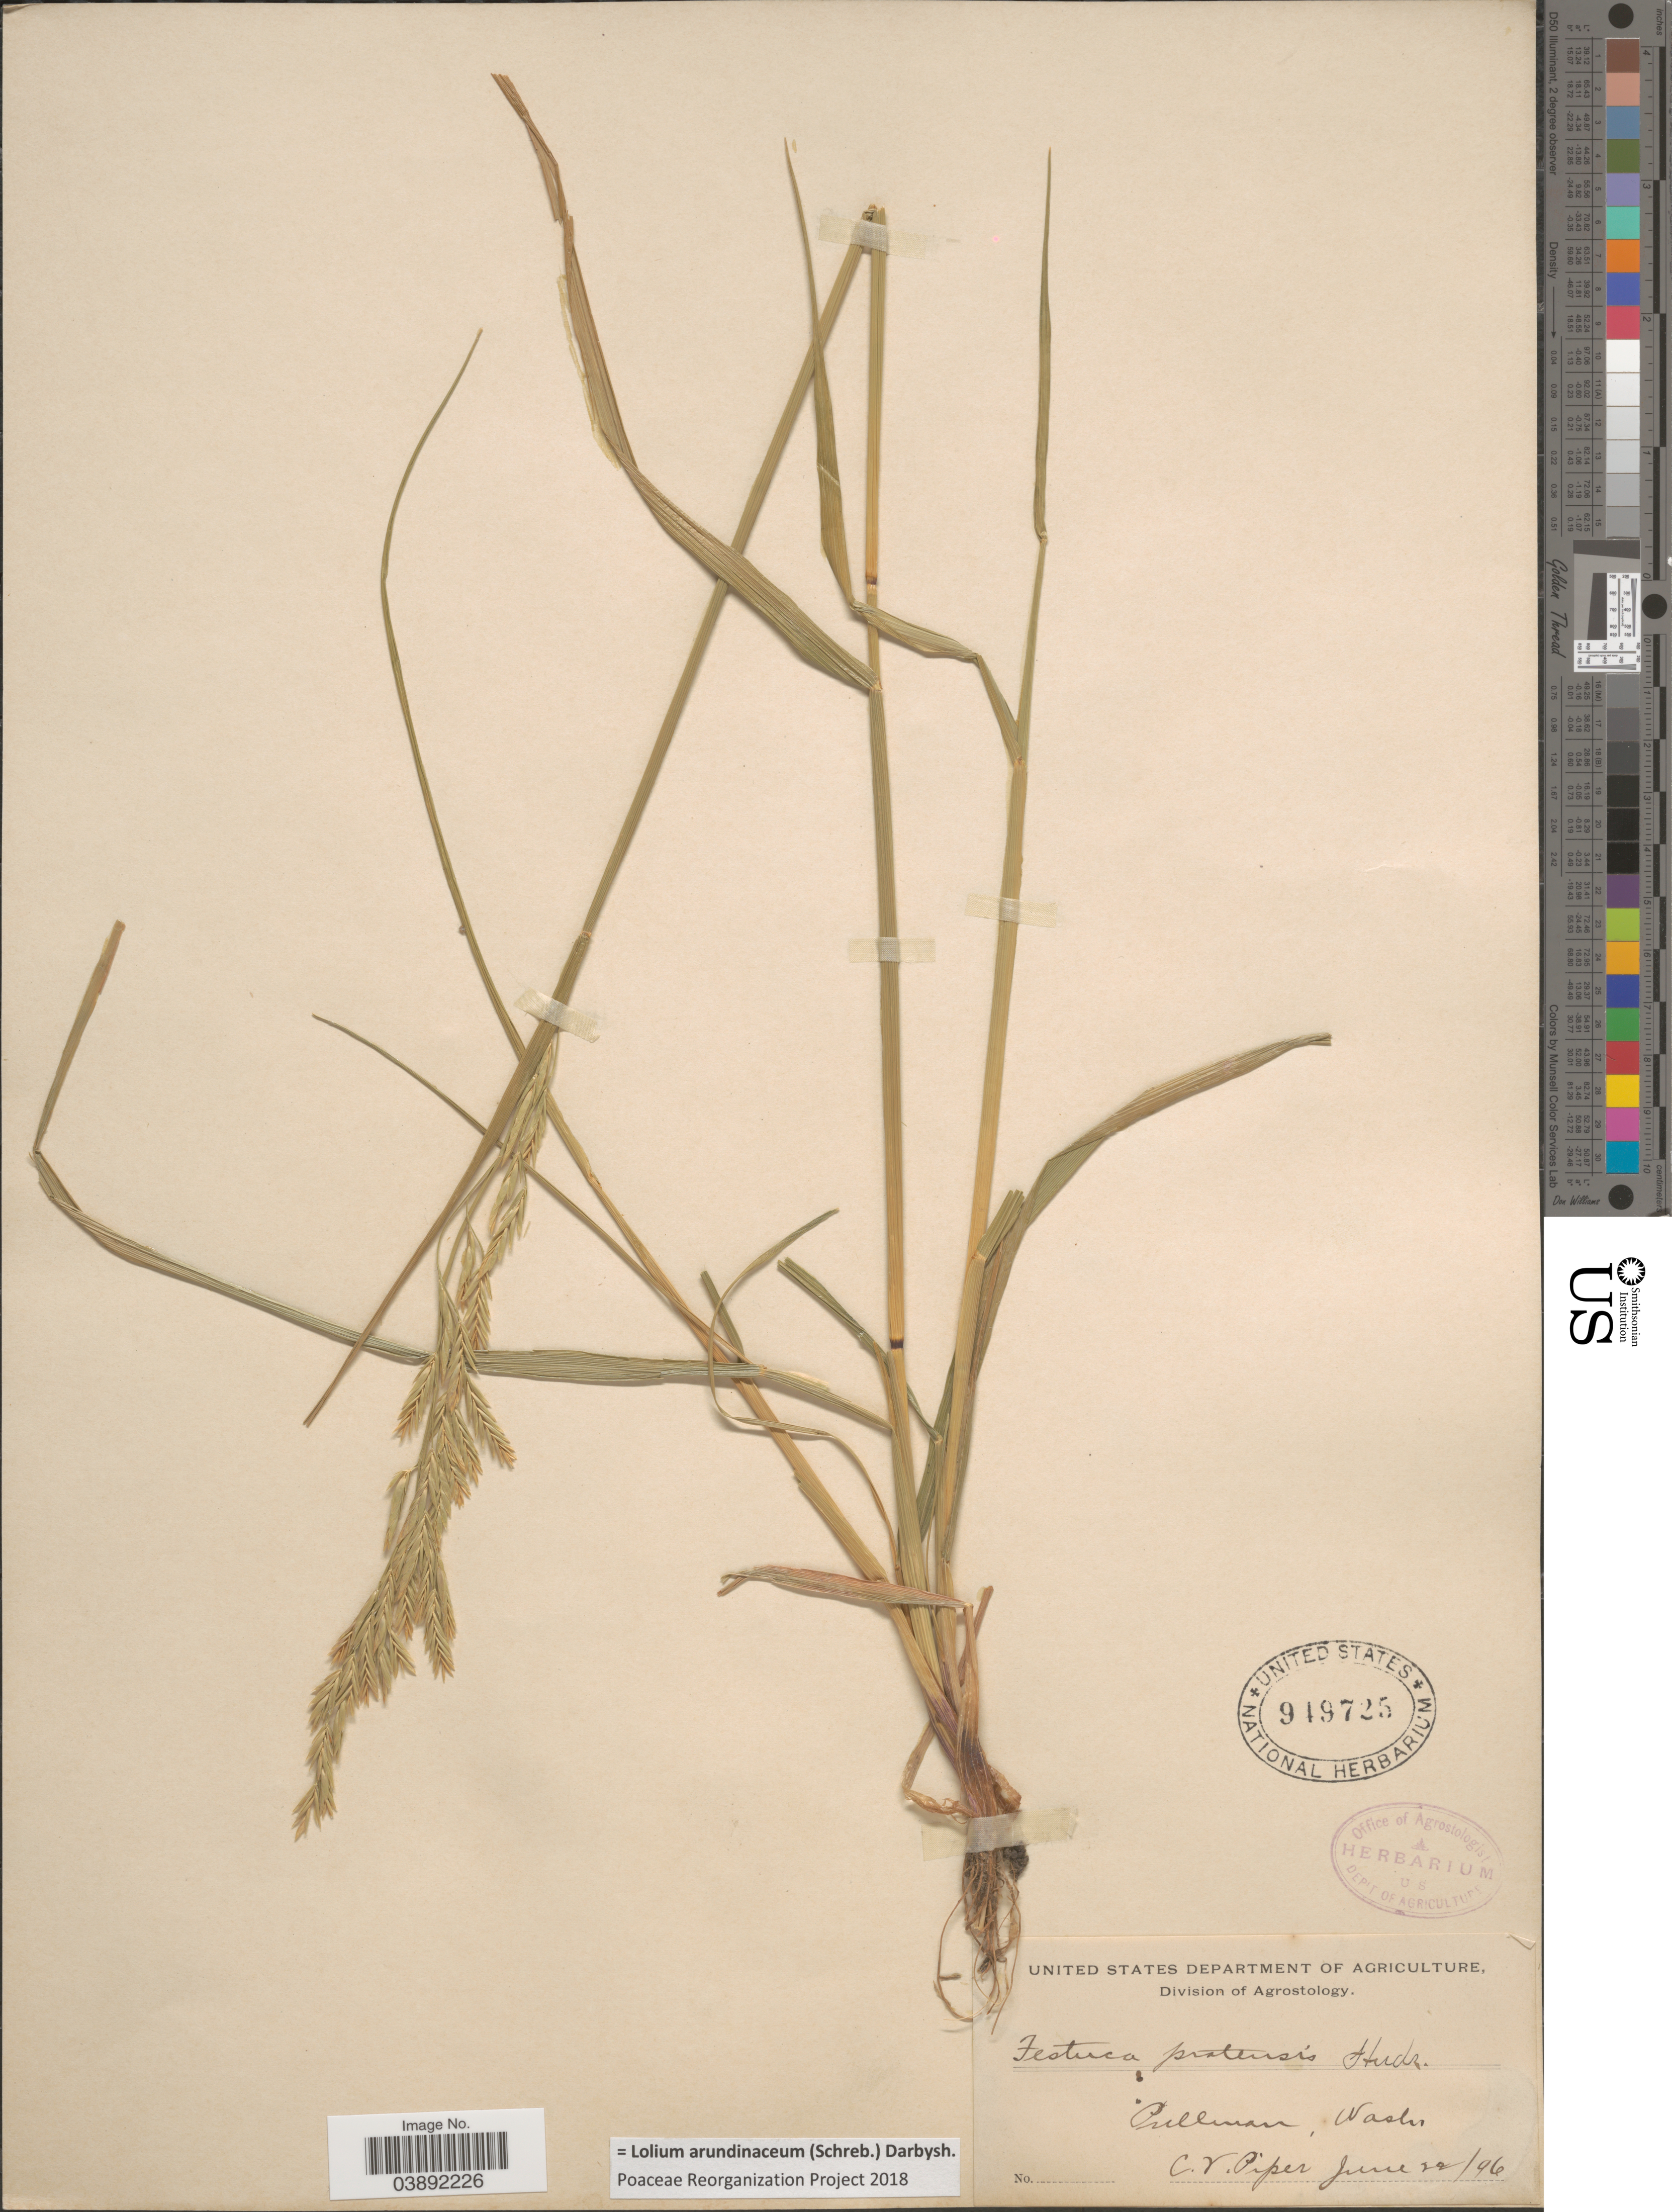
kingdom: Plantae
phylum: Tracheophyta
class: Liliopsida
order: Poales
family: Poaceae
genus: Lolium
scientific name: Lolium arundinaceum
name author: (Schreb.) Darbysh.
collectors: C. V. Piper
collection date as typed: Transcribed d/m/y: 22/6/96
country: United States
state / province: Washington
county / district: Whitman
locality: Pullman.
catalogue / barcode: US 949725